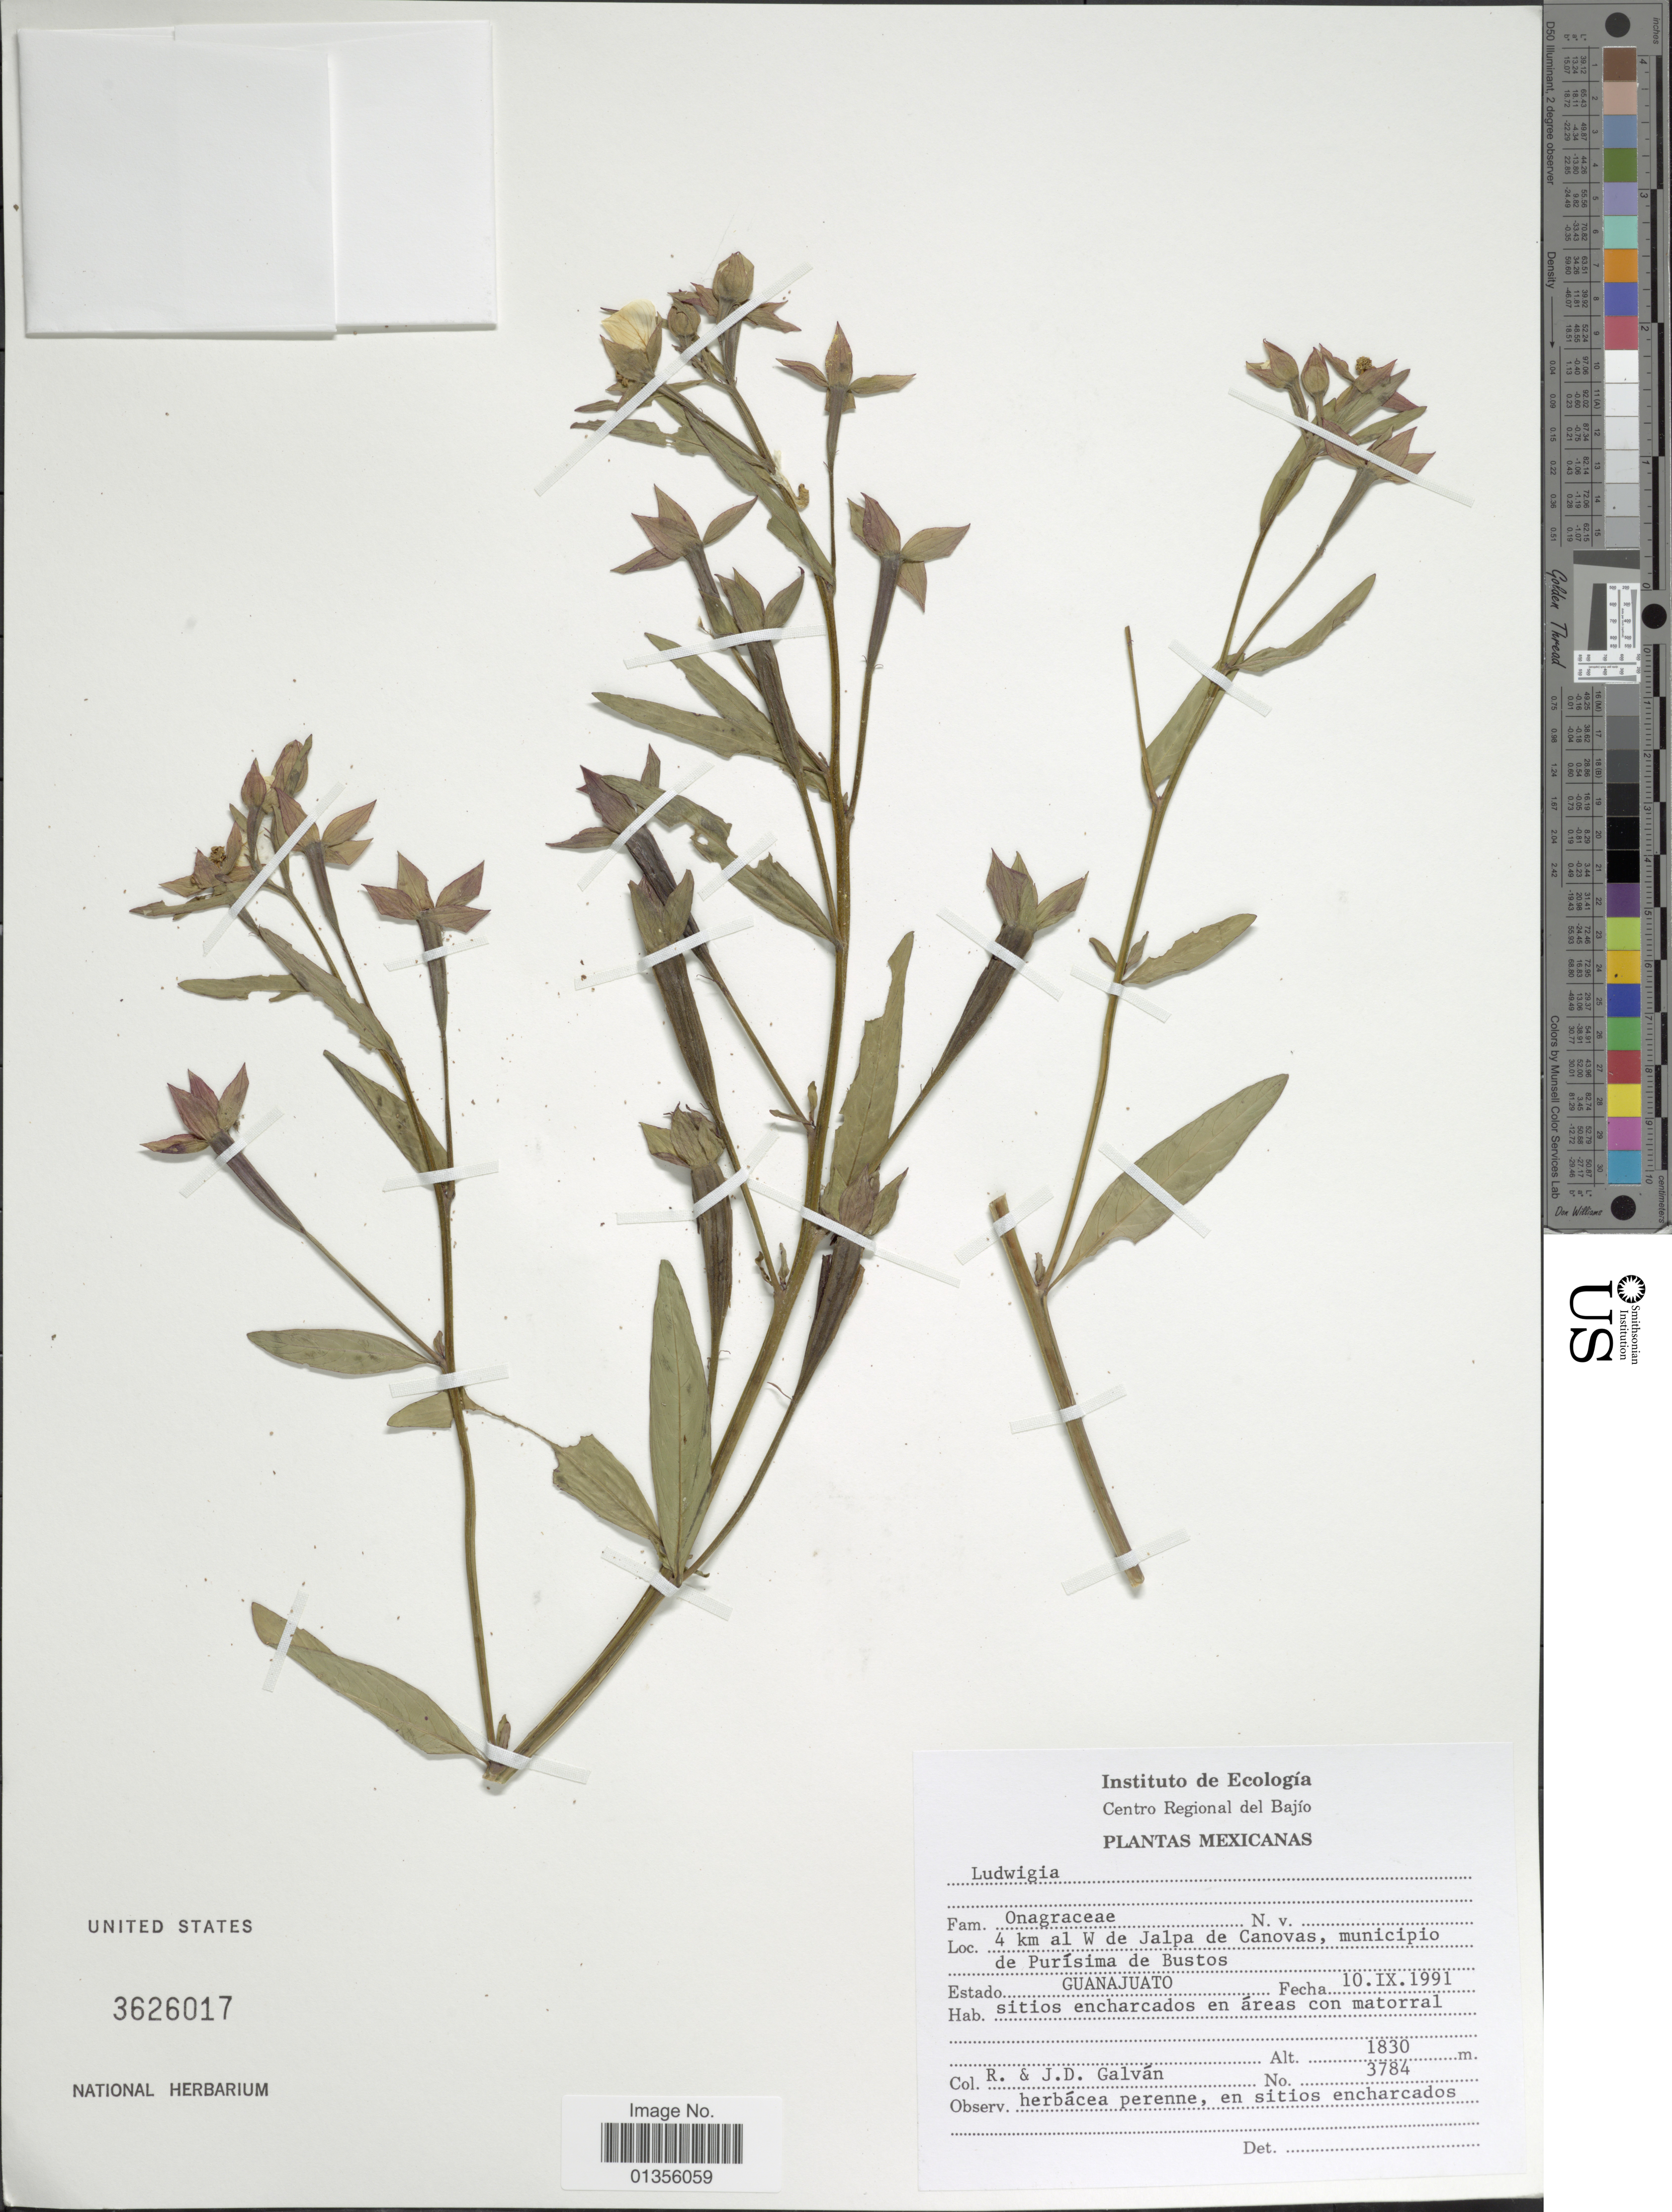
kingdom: Plantae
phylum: Tracheophyta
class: Magnoliopsida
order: Myrtales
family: Onagraceae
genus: Ludwigia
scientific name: Ludwigia sp.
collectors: R. Galván & J. Galván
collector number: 3784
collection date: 1991-09-10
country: Mexico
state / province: Guanajuato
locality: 4 km al W de Jalpa de Canovas, municipio de Purísima de Bustos. Estado Guanajuato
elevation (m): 1830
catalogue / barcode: US 3626017